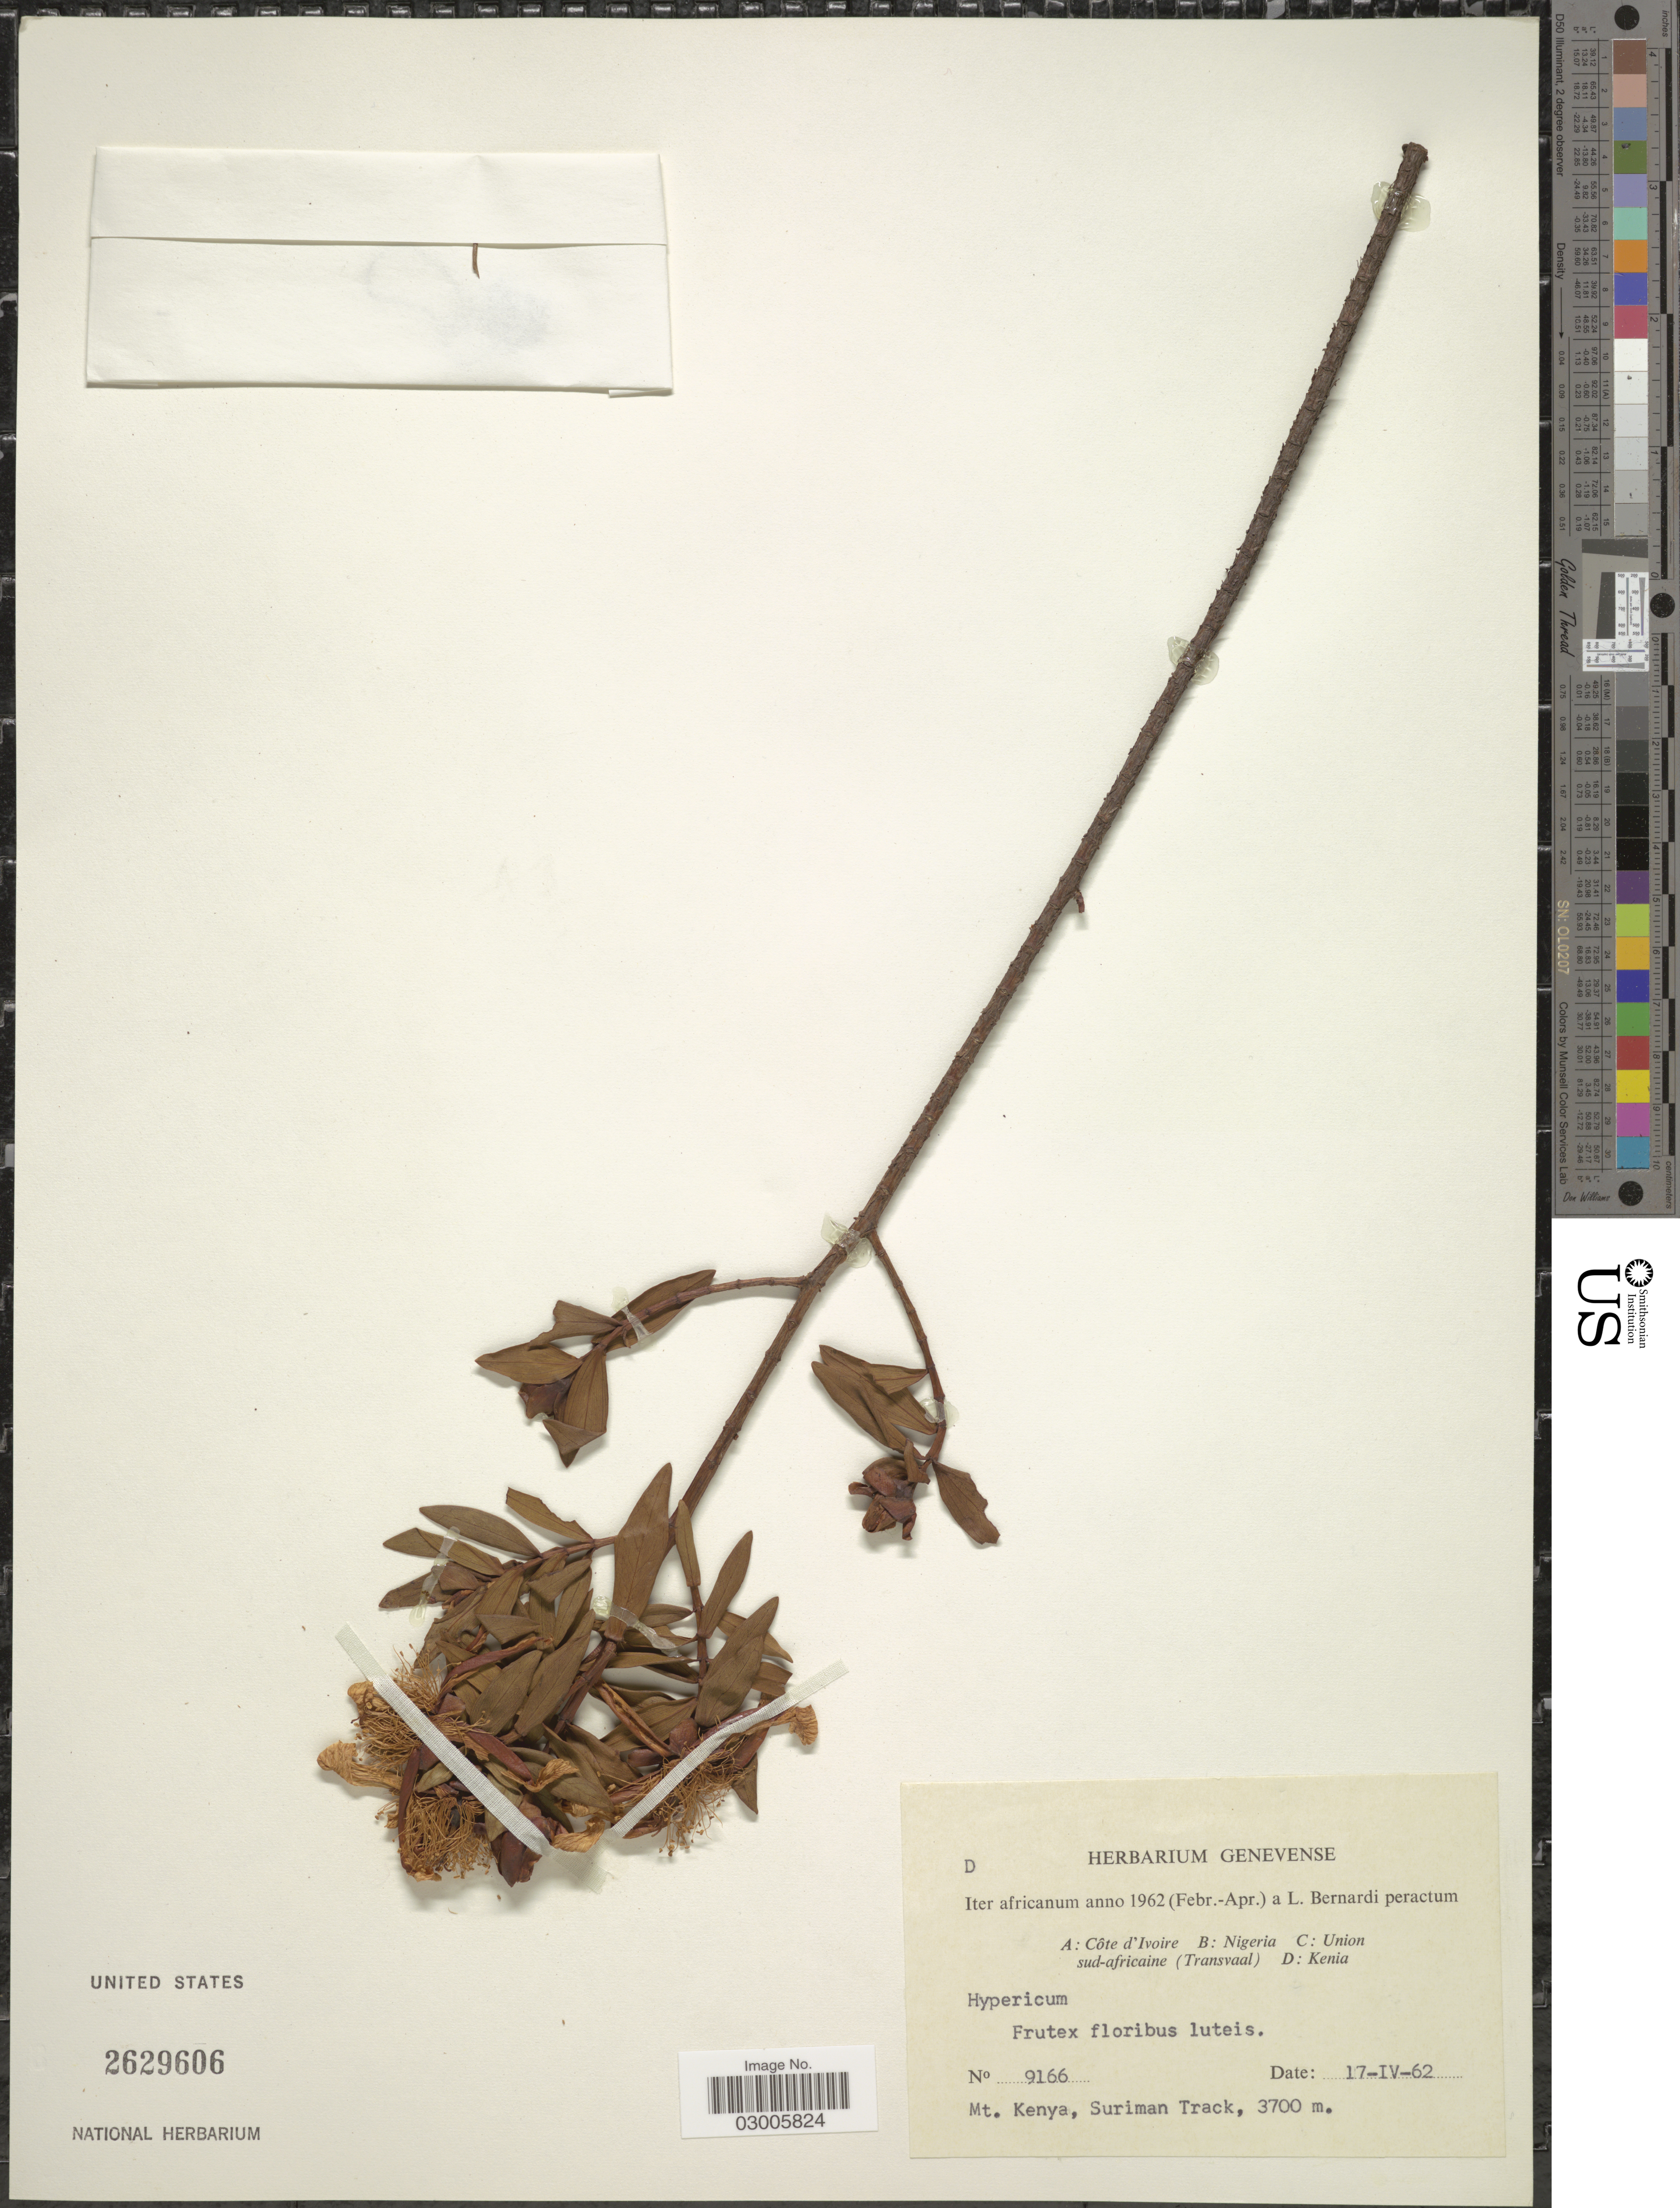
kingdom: Plantae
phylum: Tracheophyta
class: Magnoliopsida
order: Malpighiales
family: Hypericaceae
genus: Hypericum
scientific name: Hypericum sp.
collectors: L. Bernardi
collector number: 9166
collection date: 1962-04-17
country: Kenya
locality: Mt. Kenya, Suriman Track.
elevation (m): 3700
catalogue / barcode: US 2629606